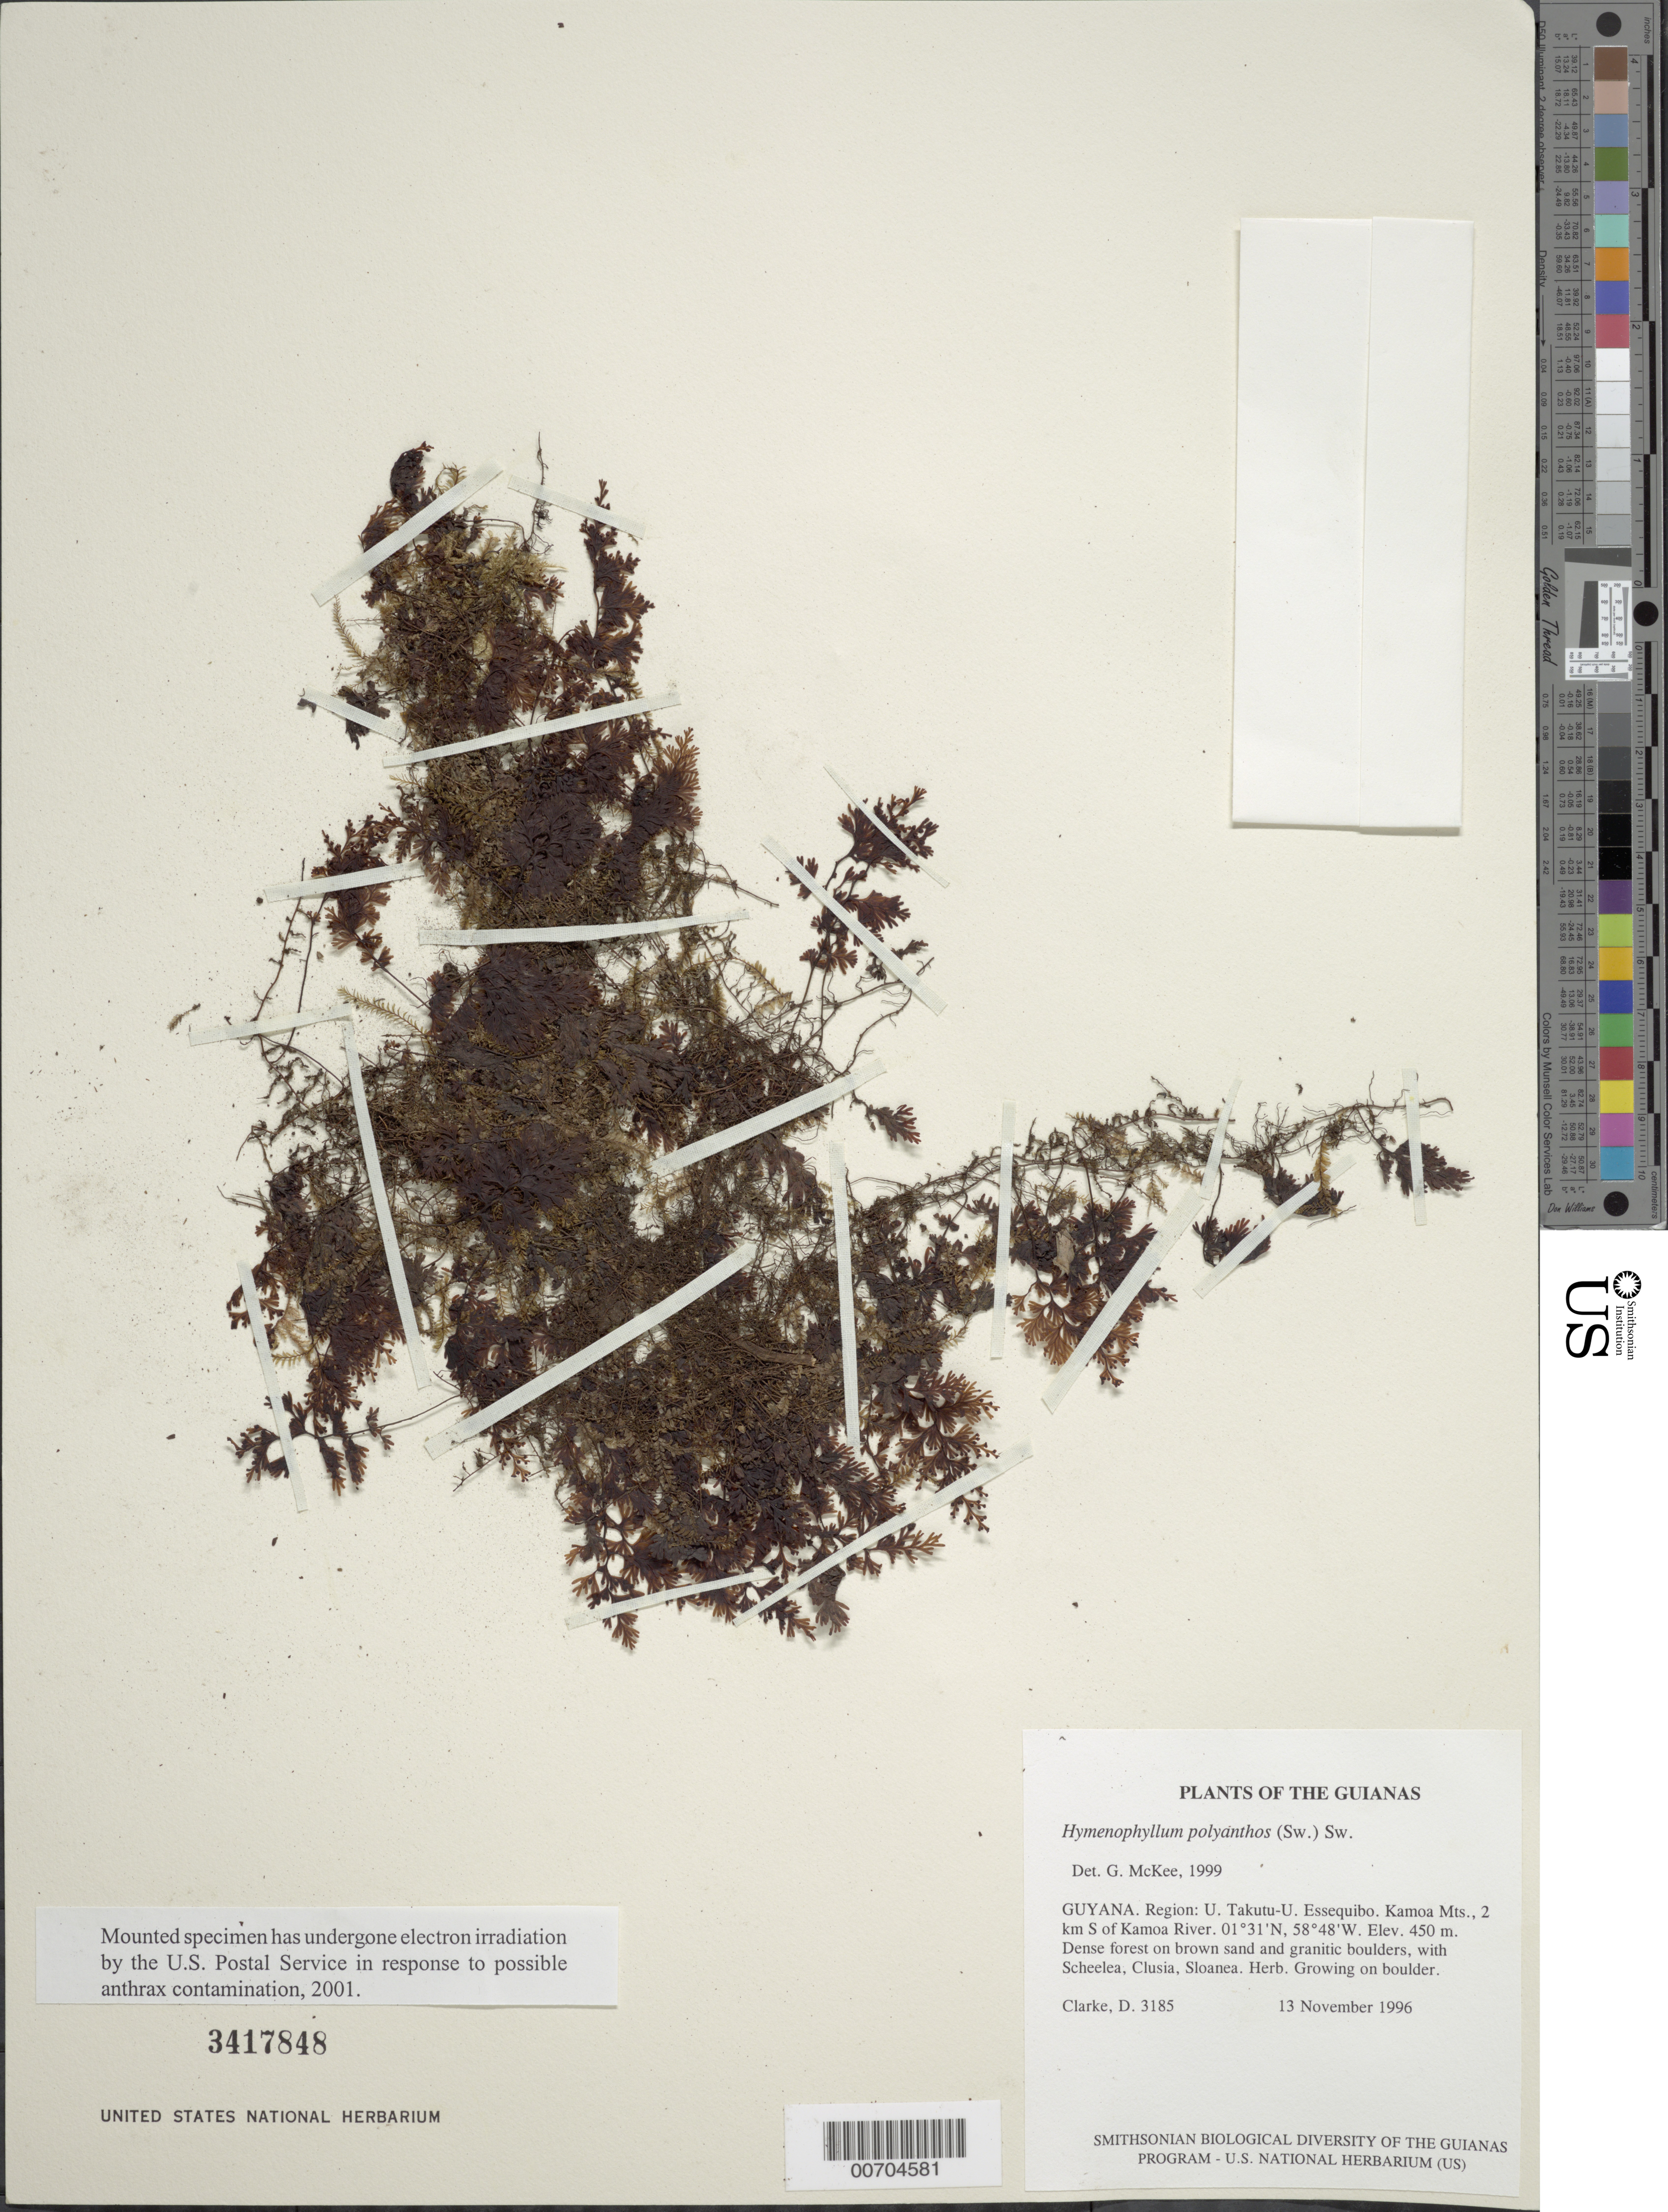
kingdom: Plantae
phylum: Tracheophyta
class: Polypodiopsida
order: Hymenophyllales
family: Hymenophyllaceae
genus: Hymenophyllum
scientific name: Hymenophyllum polyanthos var. polyanthos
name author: (Sw.) Sw.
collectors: H. D. Clarke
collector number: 3185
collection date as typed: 13 November 1996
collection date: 1996-11-13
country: Guyana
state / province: U. Takutu-U. Essequibo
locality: Kamoa Mts., 2 km S of Kamoa River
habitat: Dense forest on brown sand and granitic boulders, with Scheelea, Clusia, Sloanea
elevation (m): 450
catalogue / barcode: US 3417848